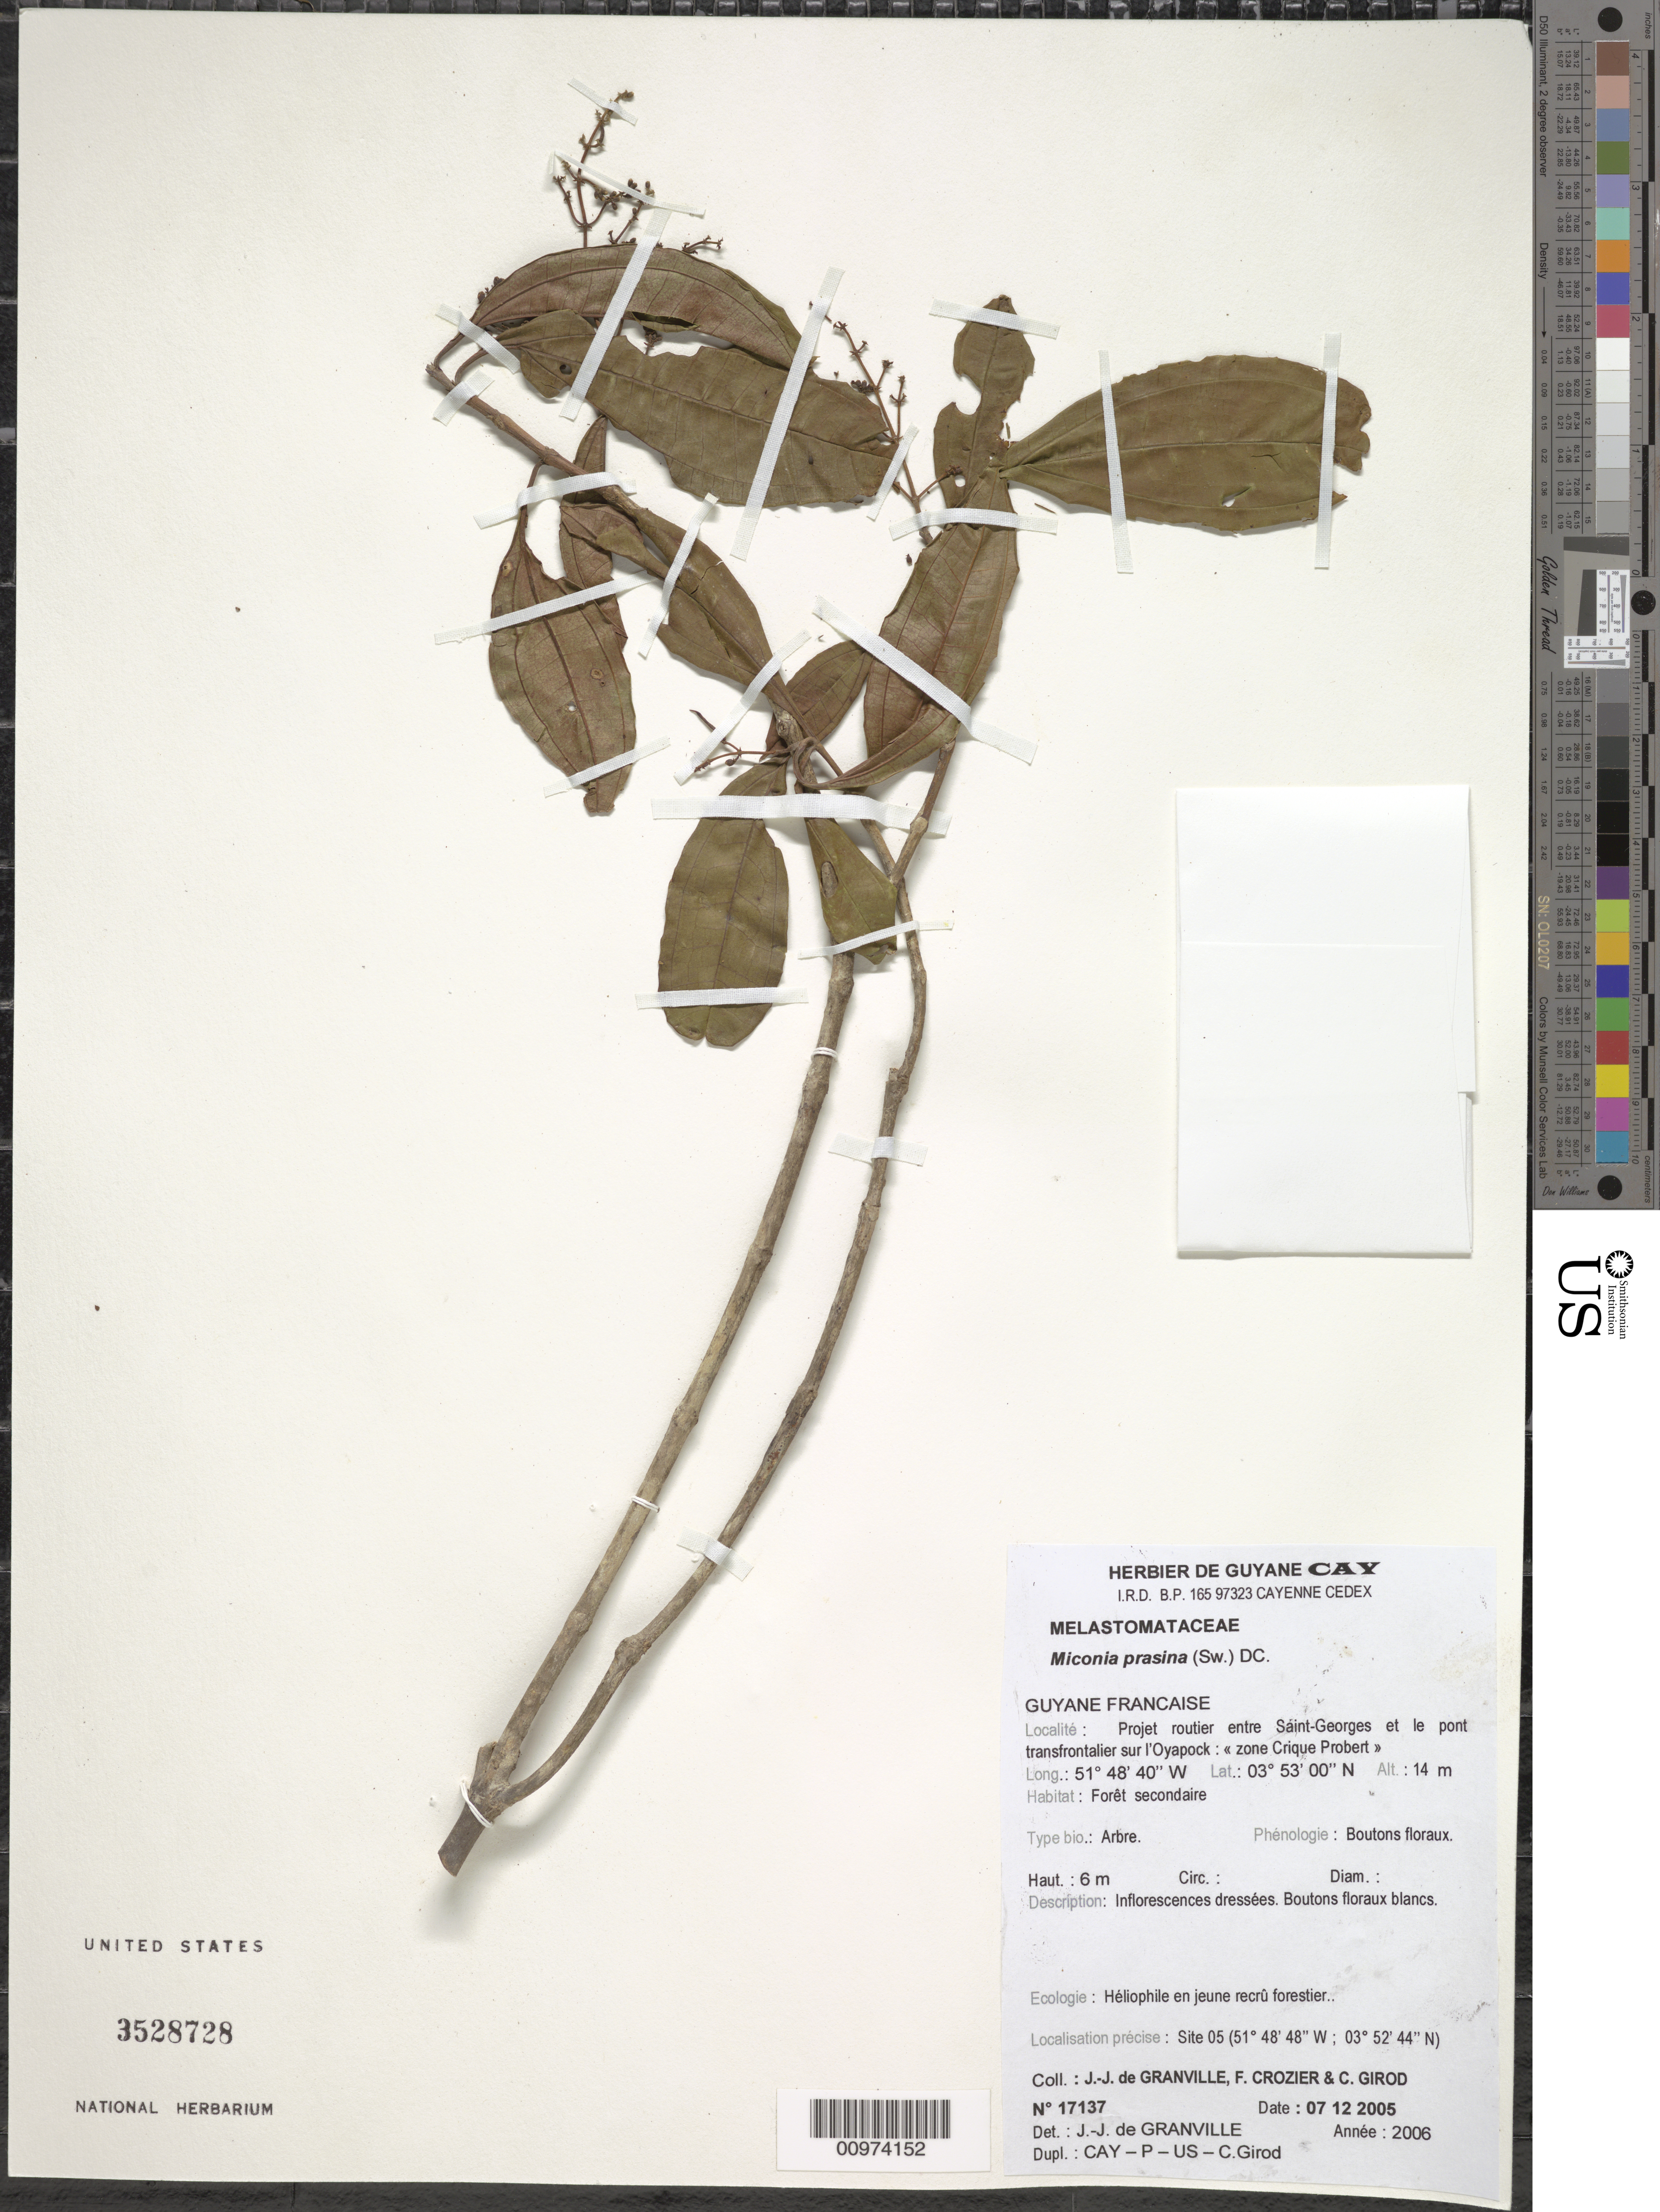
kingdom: Plantae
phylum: Tracheophyta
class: Magnoliopsida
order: Myrtales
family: Melastomataceae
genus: Miconia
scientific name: Miconia prasina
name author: (Sw.) DC.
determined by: Granville, J. J. de, (CAY), Institut de Recherche pour le Developpement (IRD) (FRENCH GUIANA)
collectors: J.-J. de Granville, F. Crozier & C. Girod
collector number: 17137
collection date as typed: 7-Dec-05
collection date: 2005-12-07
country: French Guiana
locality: Project routier entre Saint-Georges et le pont transfrontalier sur l'Oyapock, "zone Crique Probert"; site 05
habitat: Forêt secondaire; heliophile en jeune recru forestier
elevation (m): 14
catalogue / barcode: US 3528728